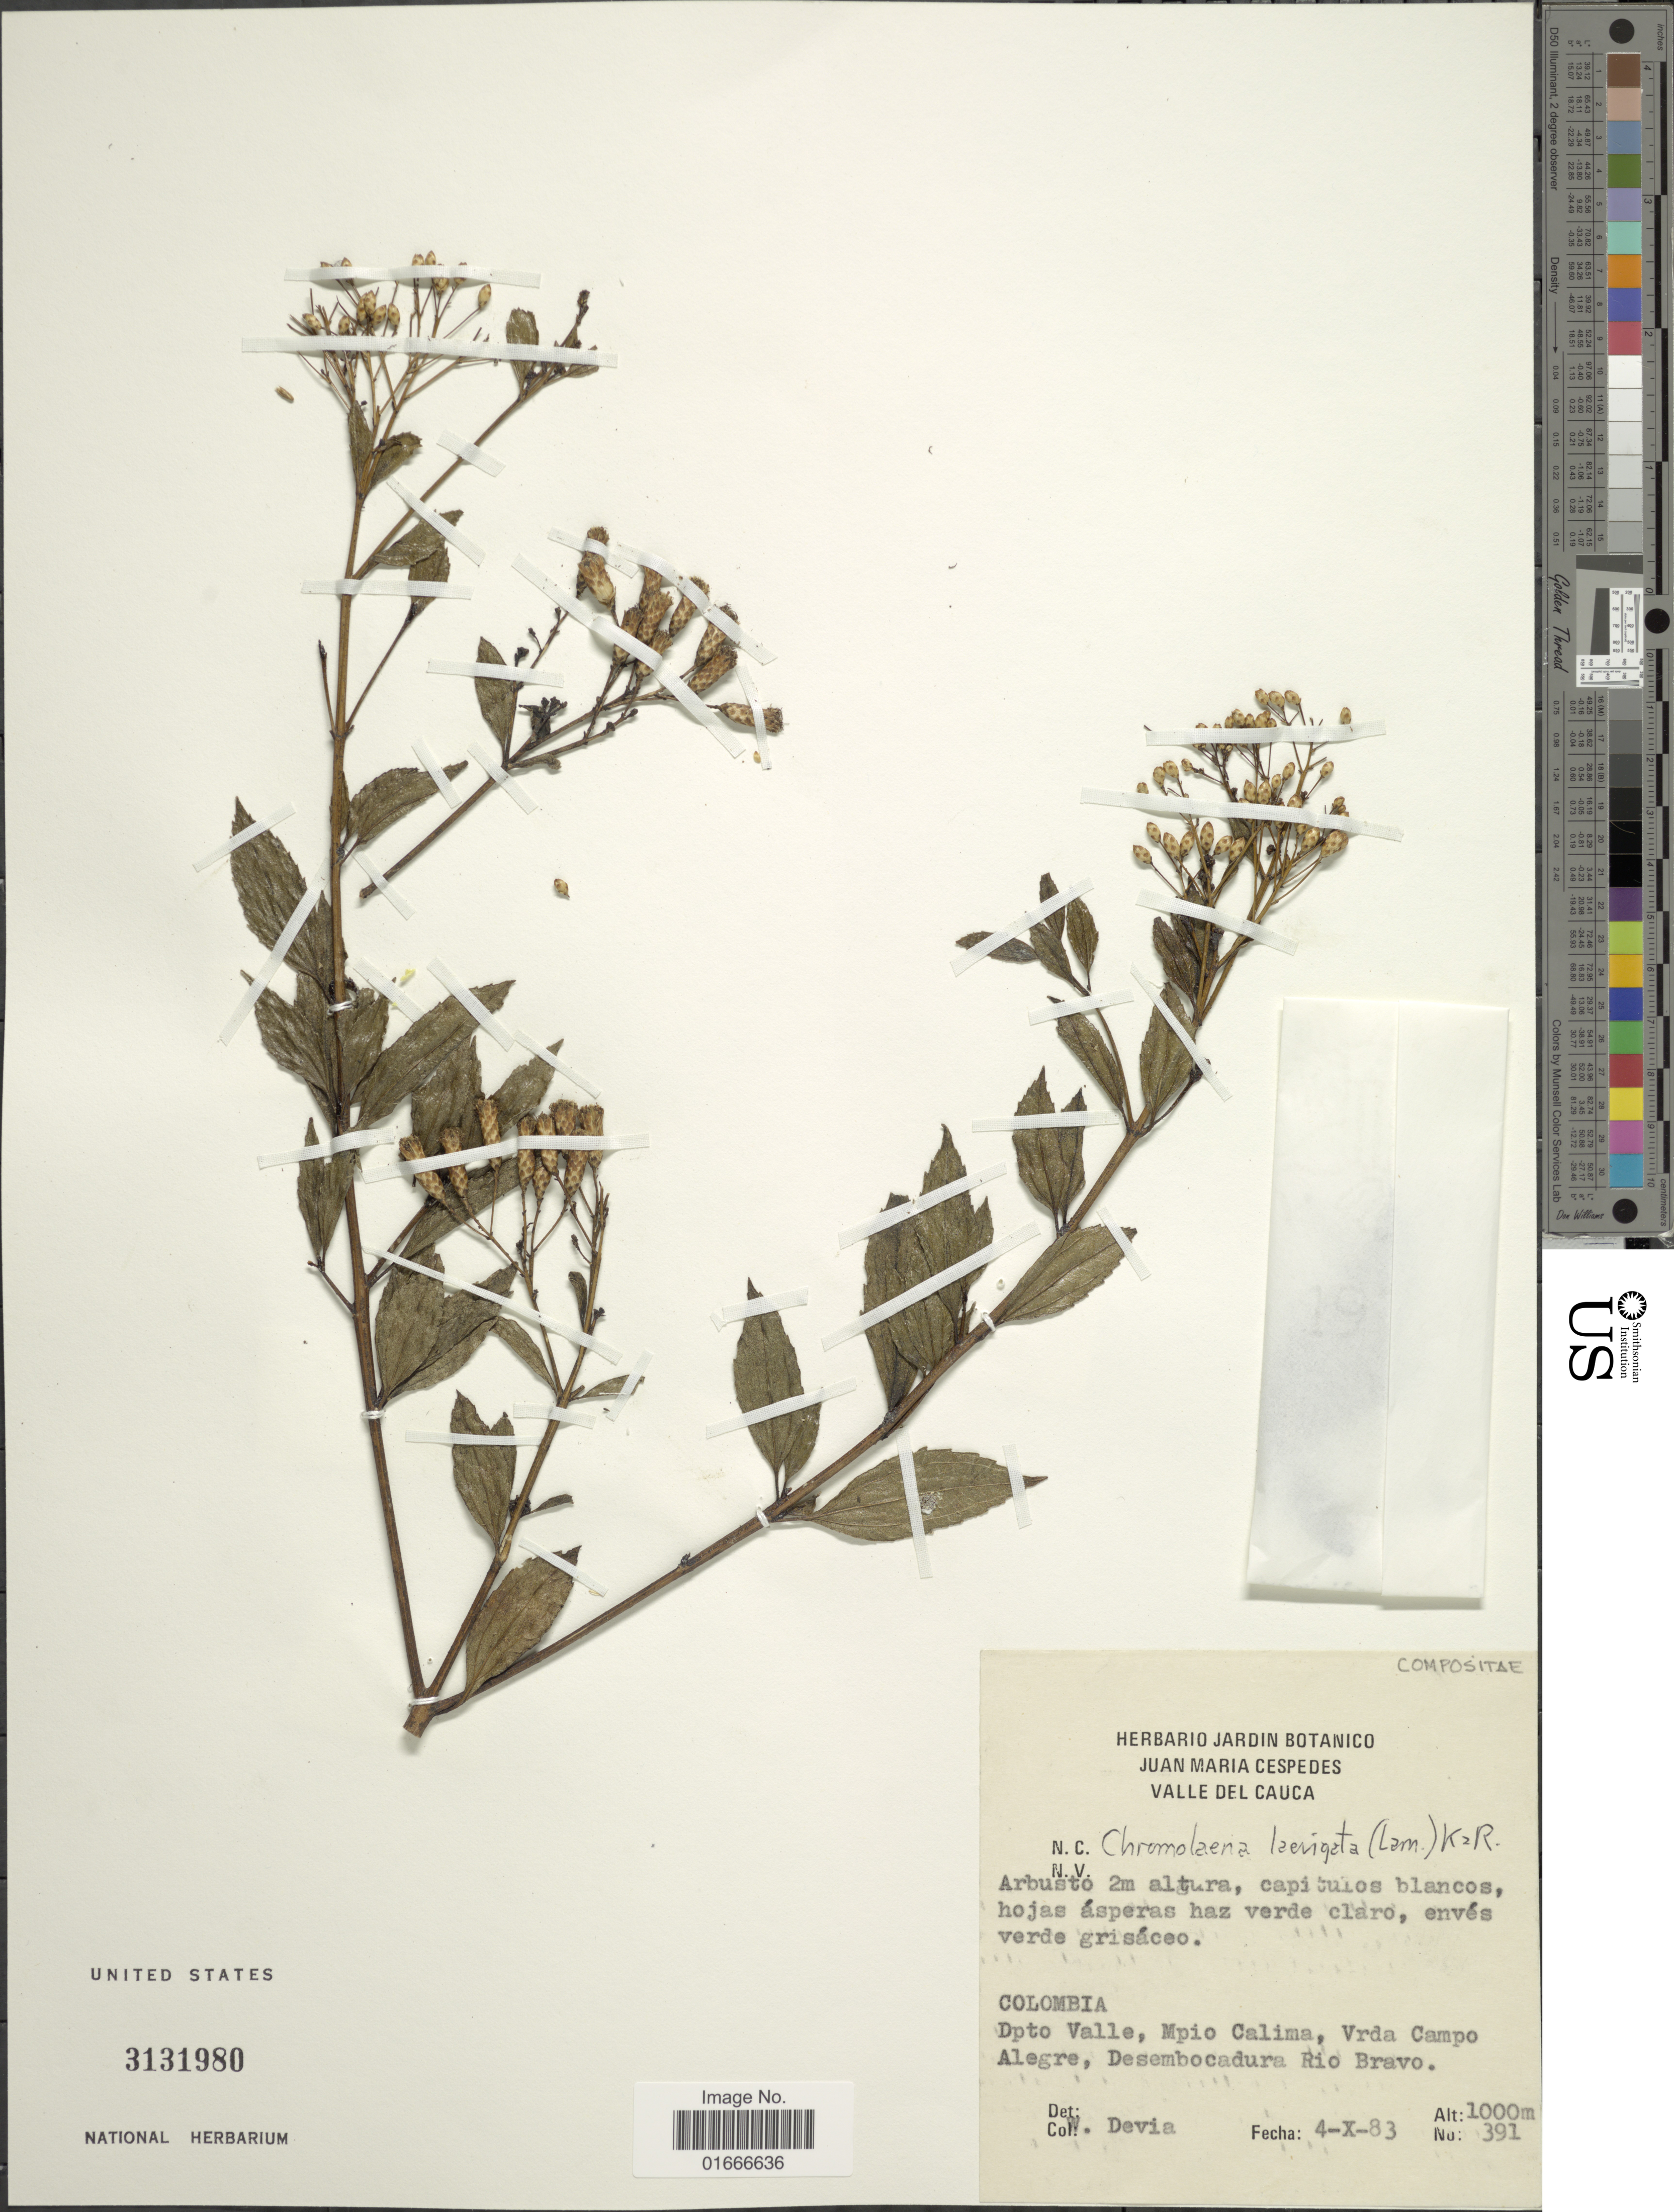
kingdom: Plantae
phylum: Tracheophyta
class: Magnoliopsida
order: Asterales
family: Asteraceae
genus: Chromolaena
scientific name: Chromolaena laevigata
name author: (Lam.) R.M. King & H. Rob.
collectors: W. Devia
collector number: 391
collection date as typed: Transcribed d/m/y: 4/10/83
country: Colombia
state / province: Valle del Cauca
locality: Dpto Valle, Mpio Calima, Vrda Campo alegre, Desembocadura Rio Bravo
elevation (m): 1000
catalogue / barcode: US 3131980